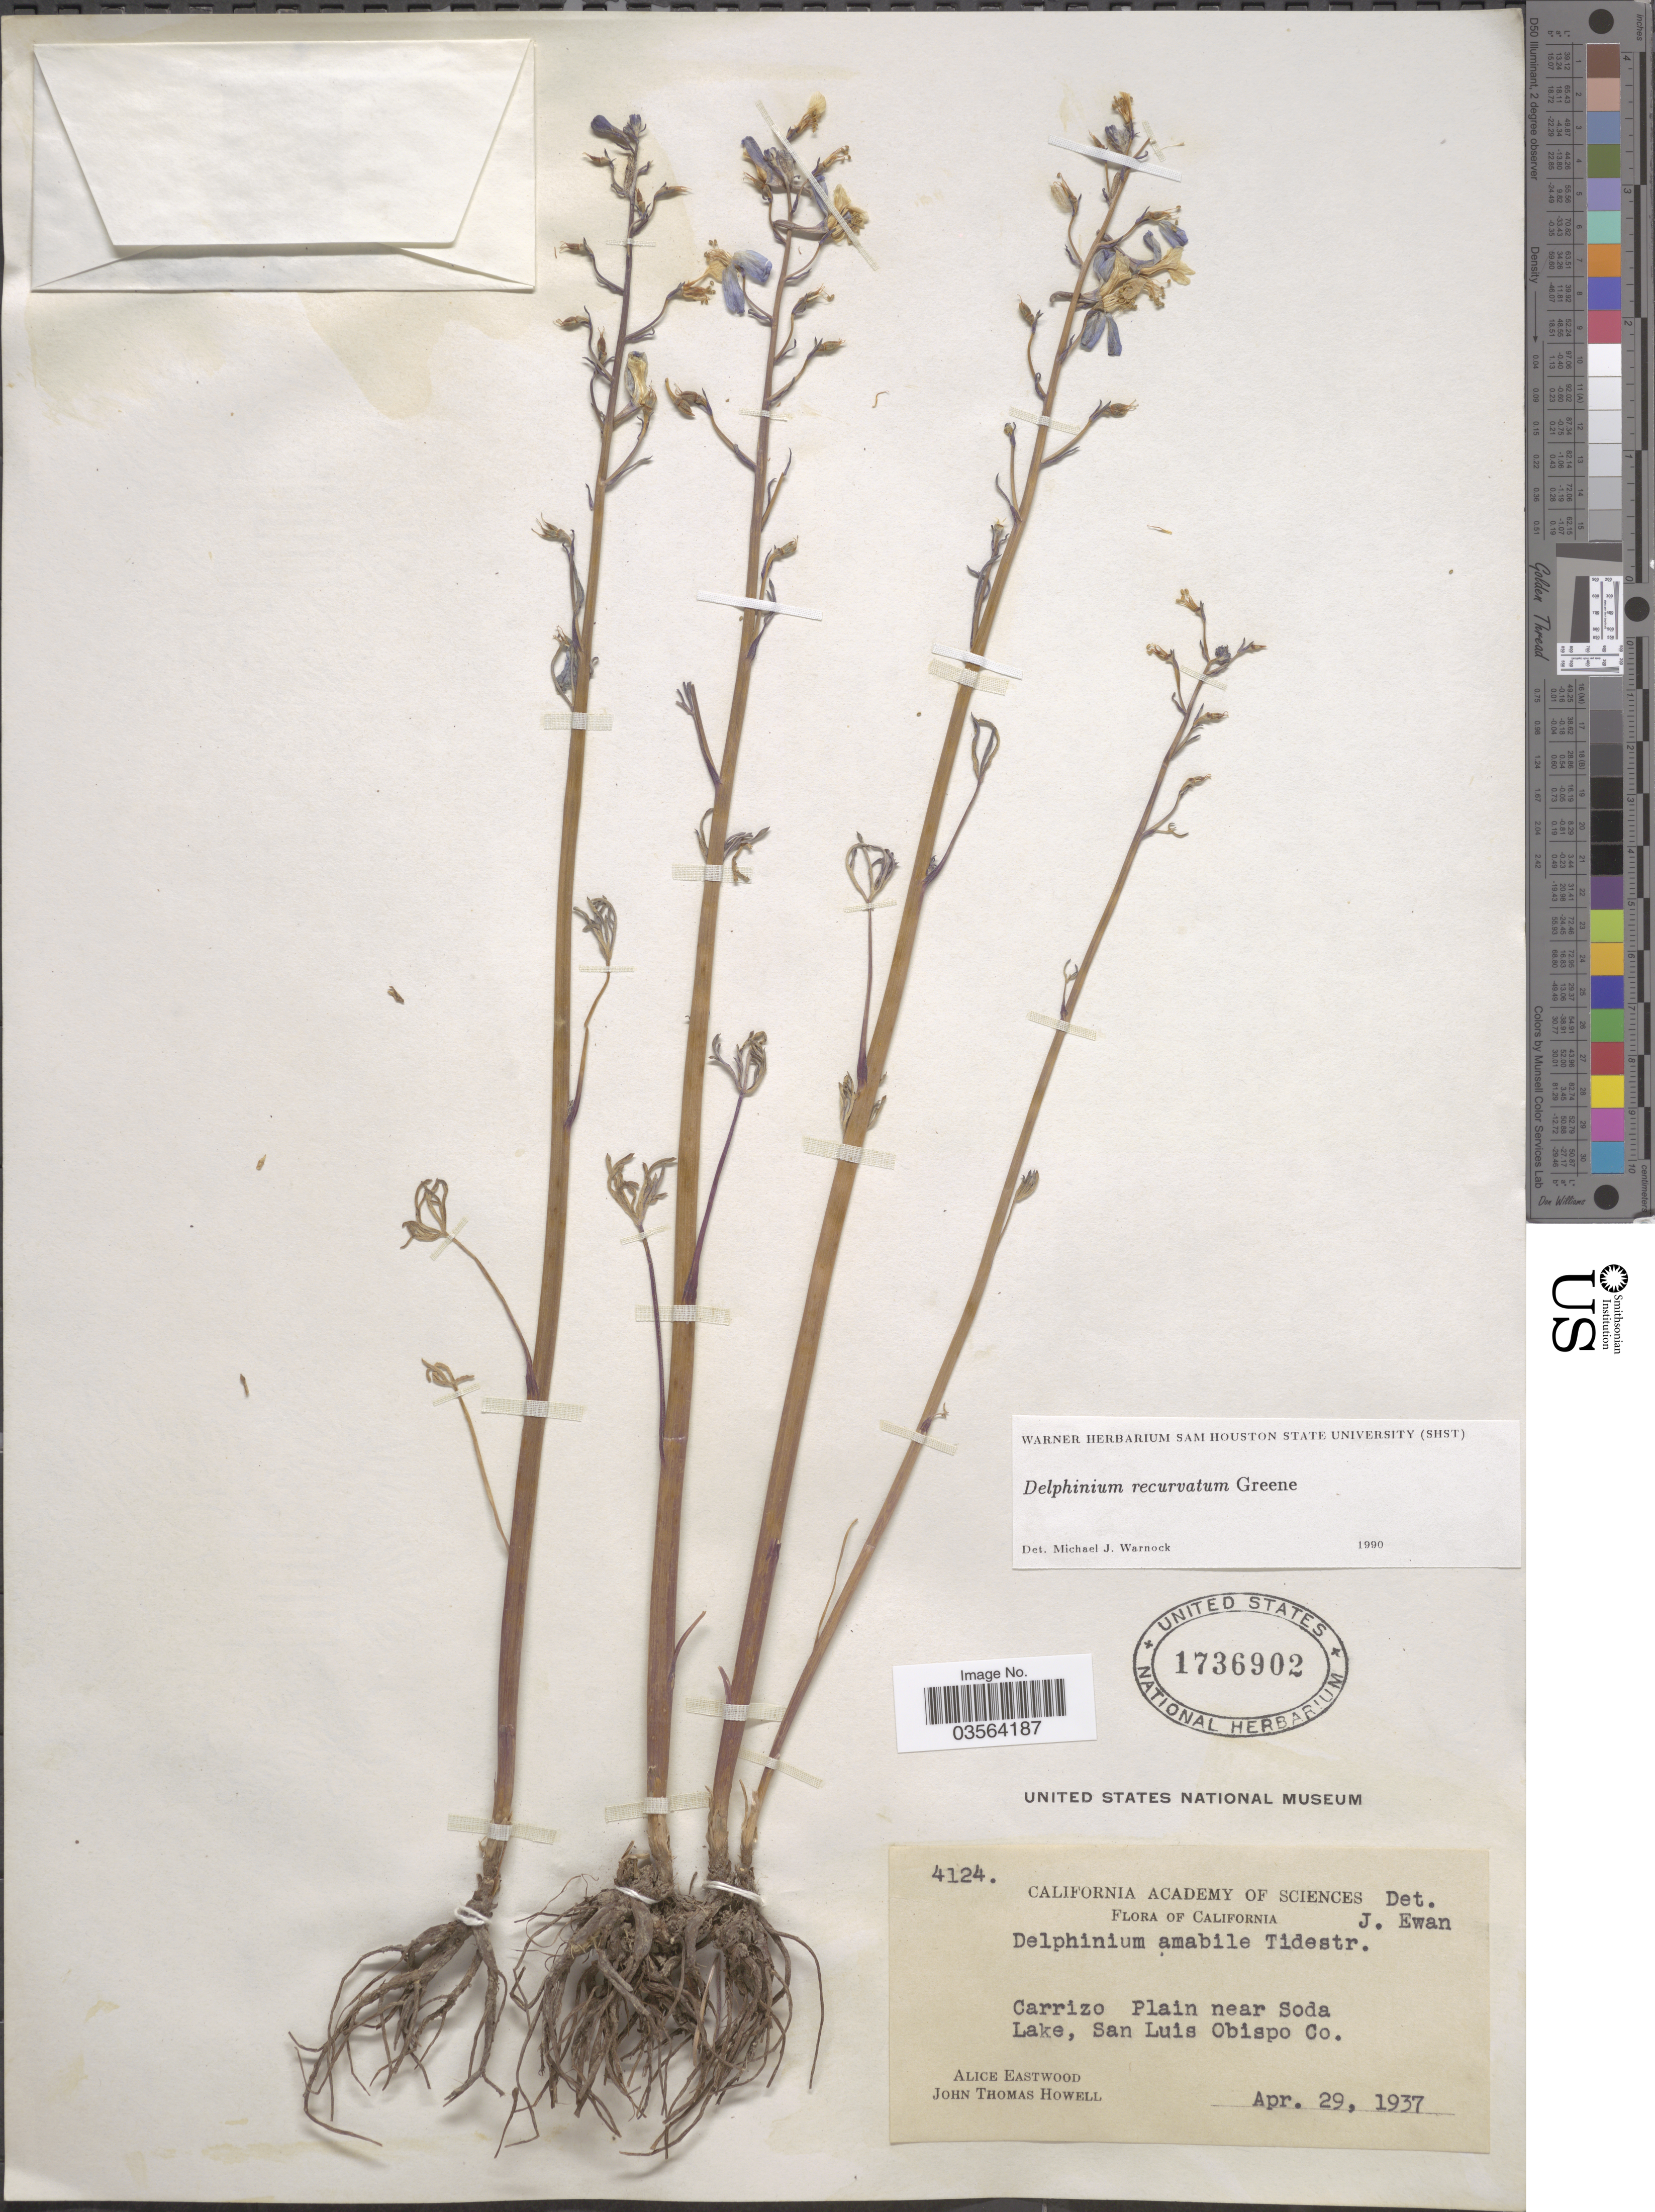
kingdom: Plantae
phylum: Tracheophyta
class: Magnoliopsida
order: Ranunculales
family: Ranunculaceae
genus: Delphinium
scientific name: Delphinium recurvatum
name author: Greene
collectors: A. Eastwood & J. T. Howell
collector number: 4124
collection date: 1937-04-29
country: United States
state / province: California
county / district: San Luis Obispo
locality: Carrizo Plain near Soda Lake, San Luis Obispo Co.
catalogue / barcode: US 1736902